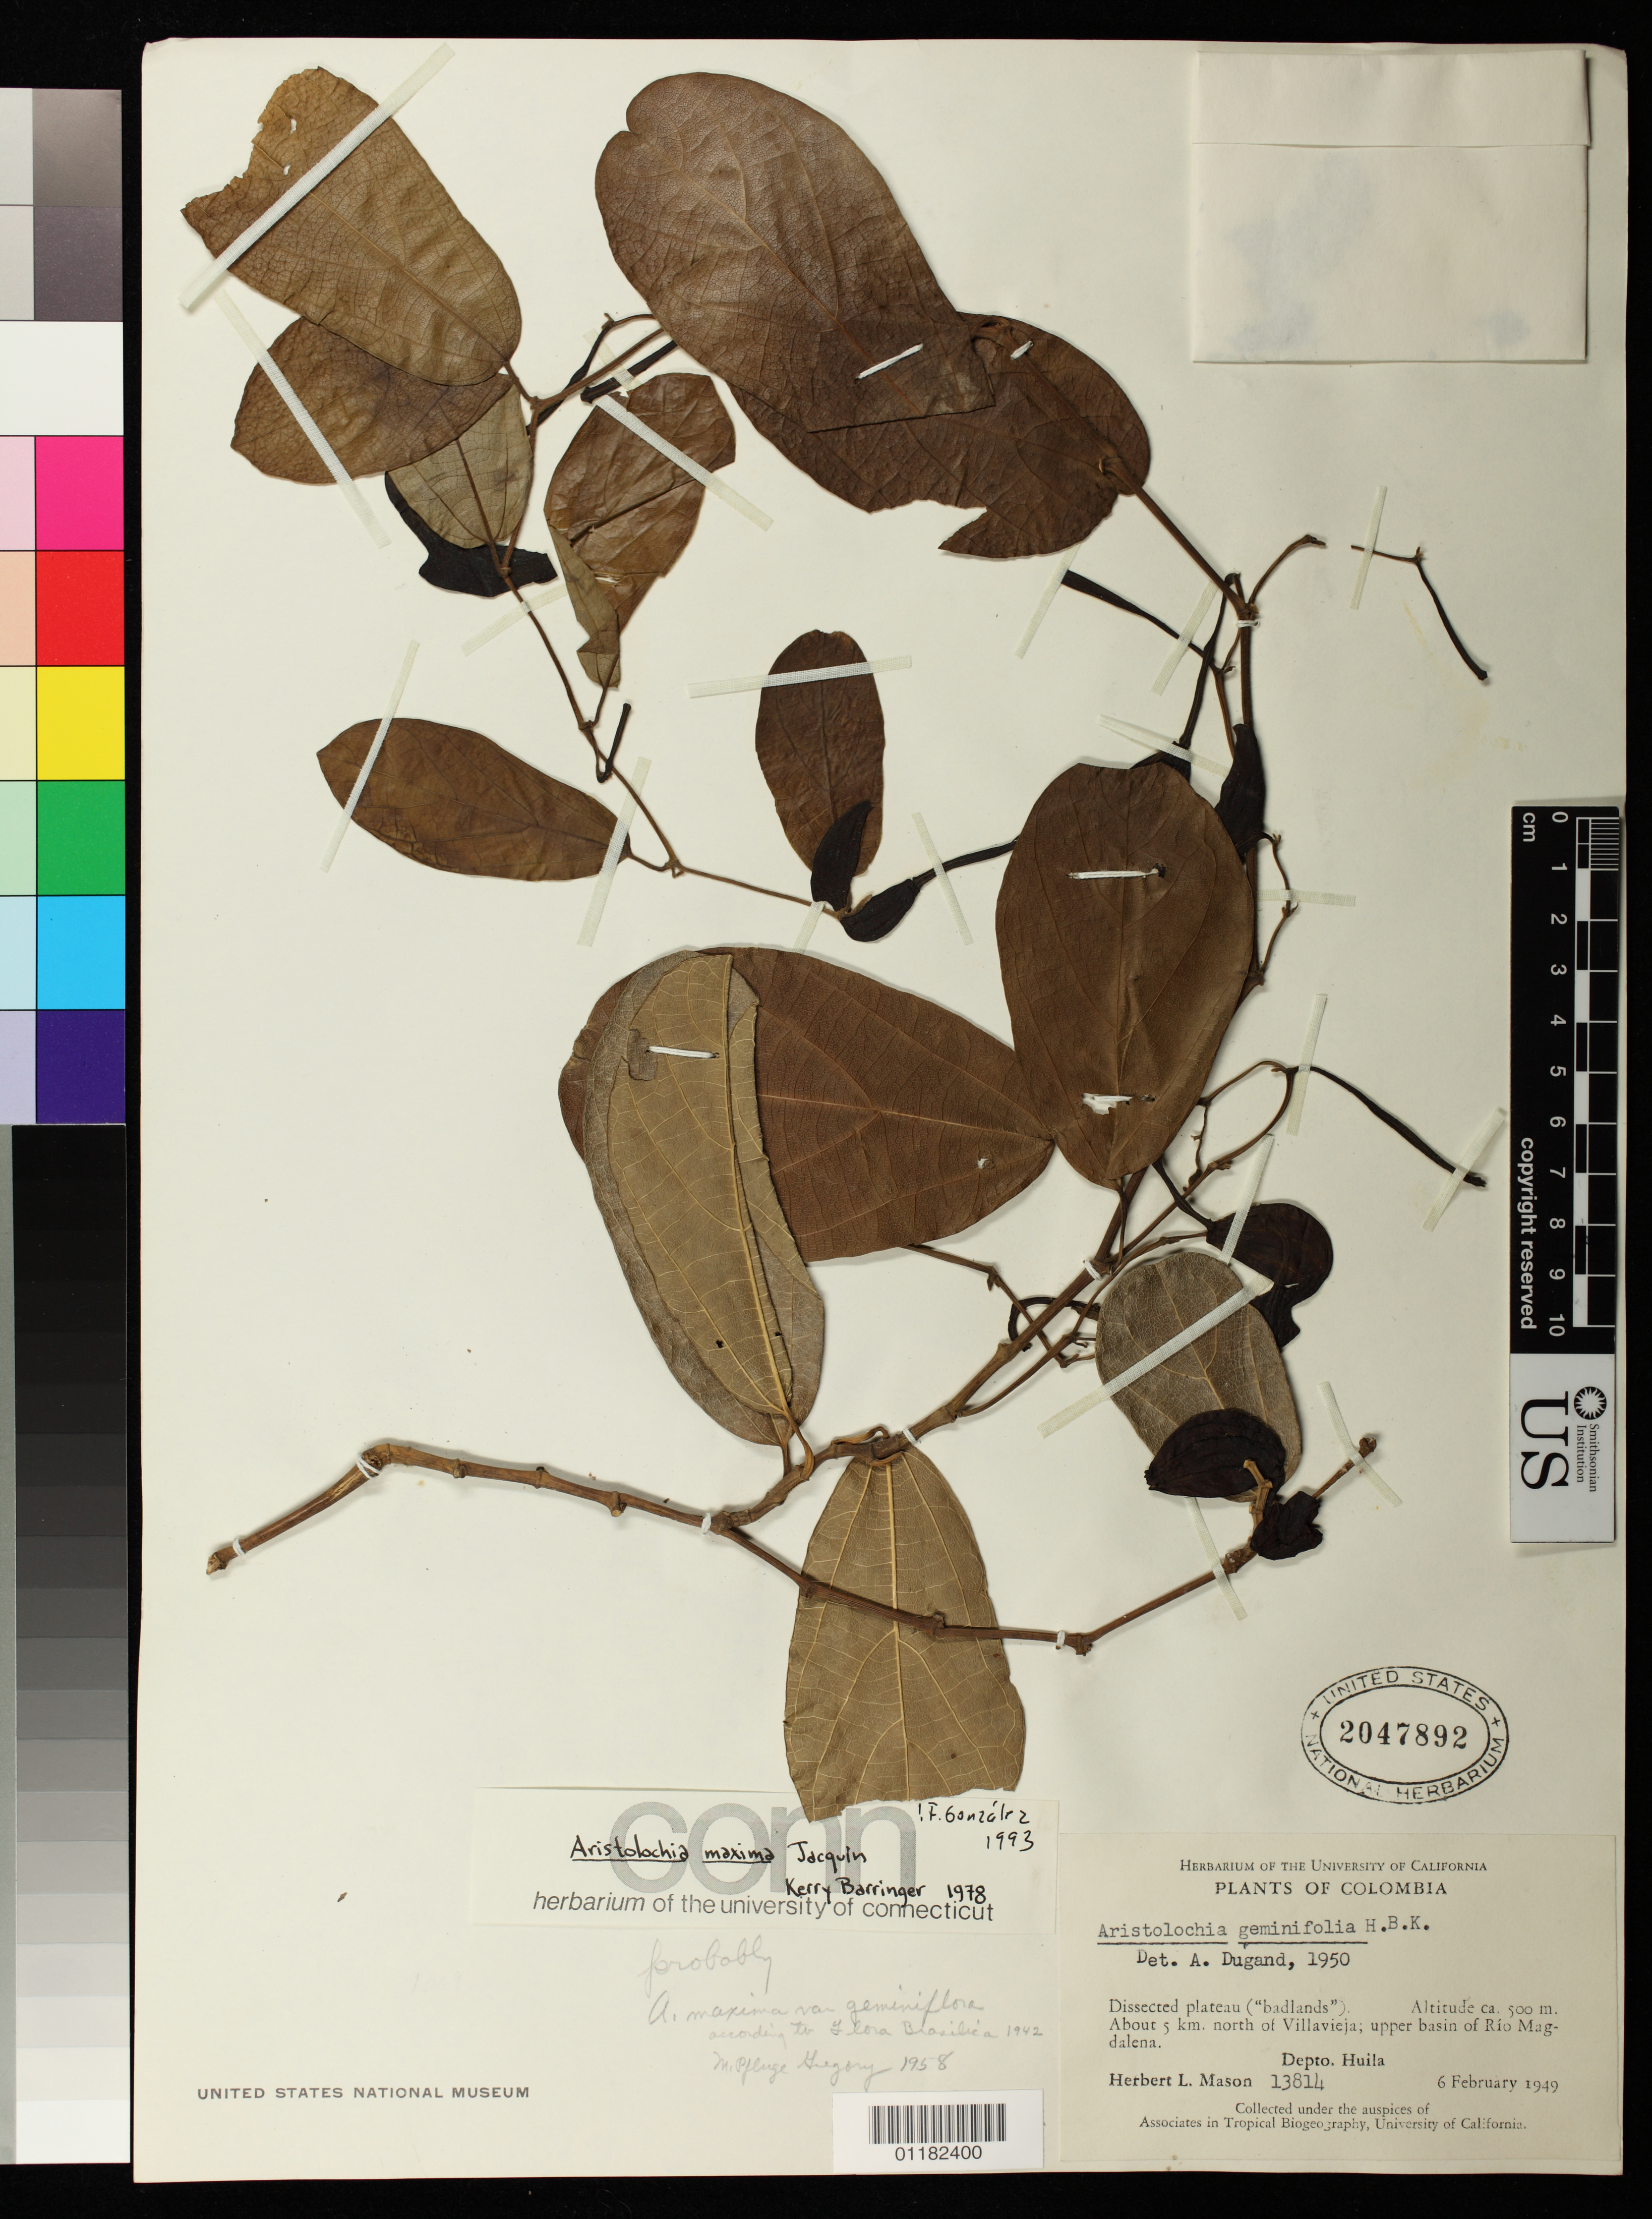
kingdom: Plantae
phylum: Tracheophyta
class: Magnoliopsida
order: Piperales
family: Aristolochiaceae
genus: Aristolochia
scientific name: Aristolochia maxima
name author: Jacq.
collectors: H. L. Mason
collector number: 13814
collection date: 1949-02-06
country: Colombia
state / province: Huila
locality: About 5 km north of Villavieja, upper basin of Rio Magdalena.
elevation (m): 500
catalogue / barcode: US 2047892